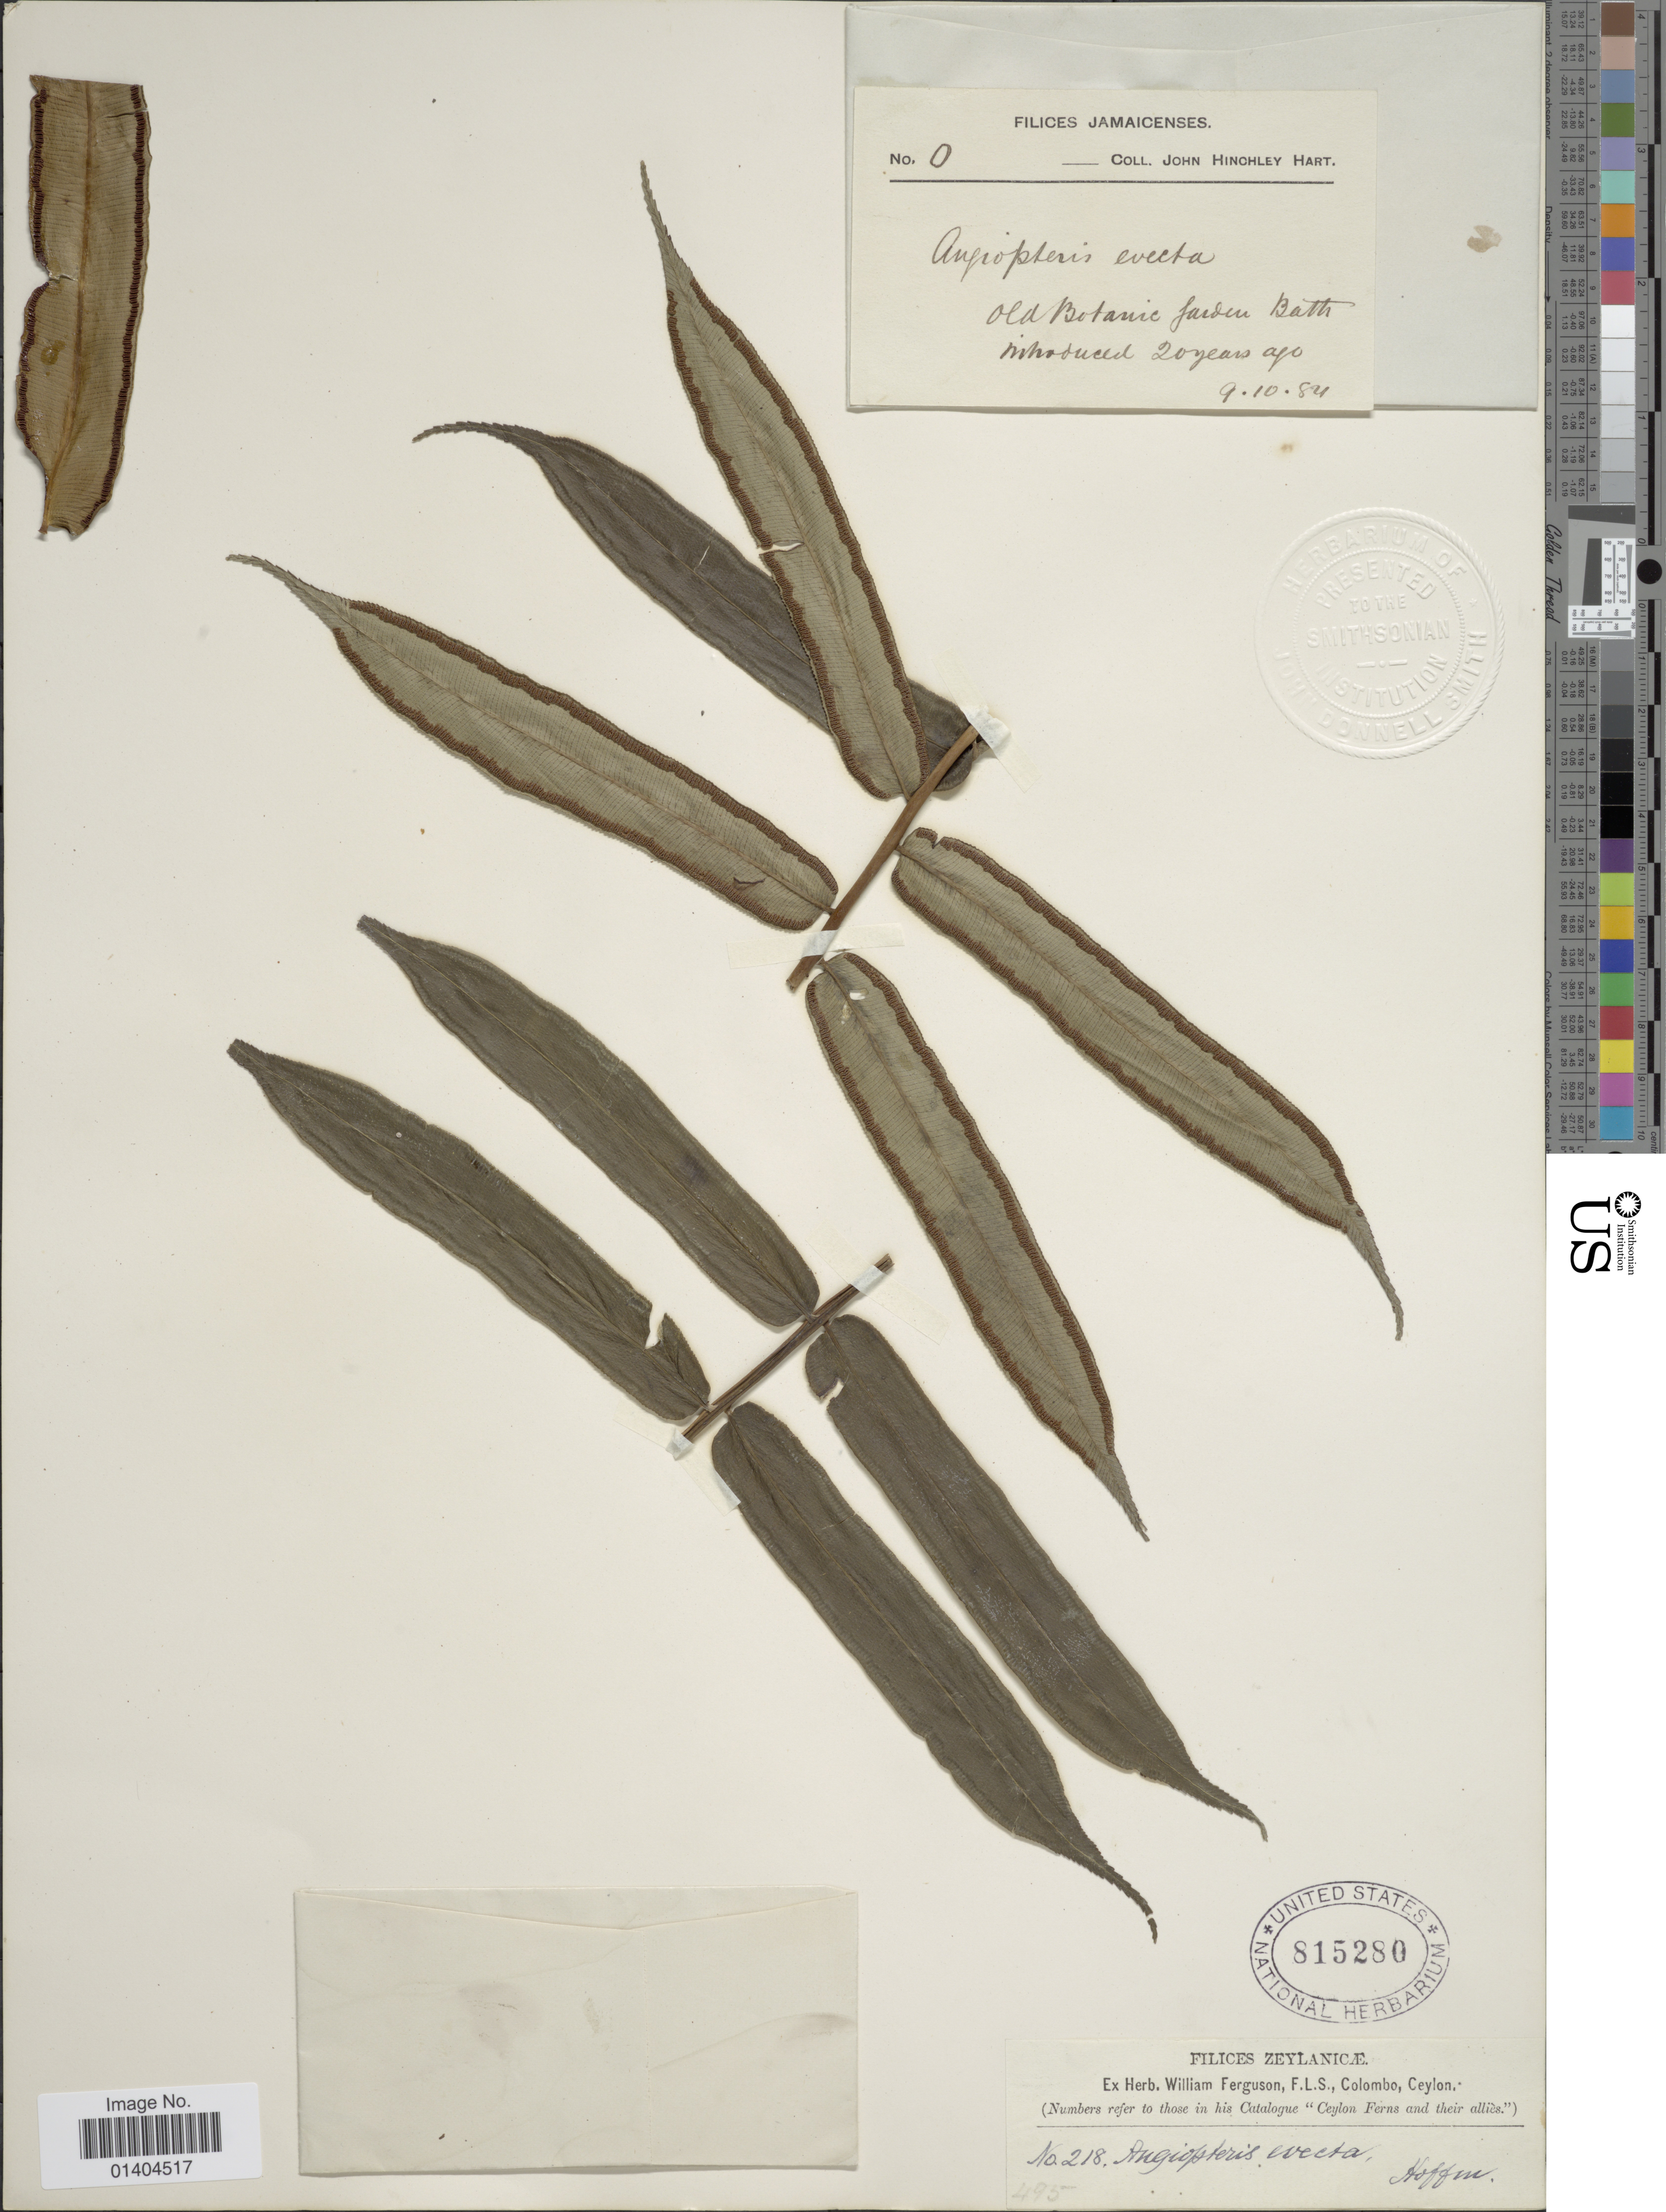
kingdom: Plantae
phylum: Tracheophyta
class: Polypodiopsida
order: Marattiales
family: Marattiaceae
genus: Angiopteris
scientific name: Angiopteris evecta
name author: (G. Forst.) Hoffm.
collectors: J. H. Hart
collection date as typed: Transcribed d/m/y: 9/10/84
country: Jamaica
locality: Old Botanic Garden Bath.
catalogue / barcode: US 815280